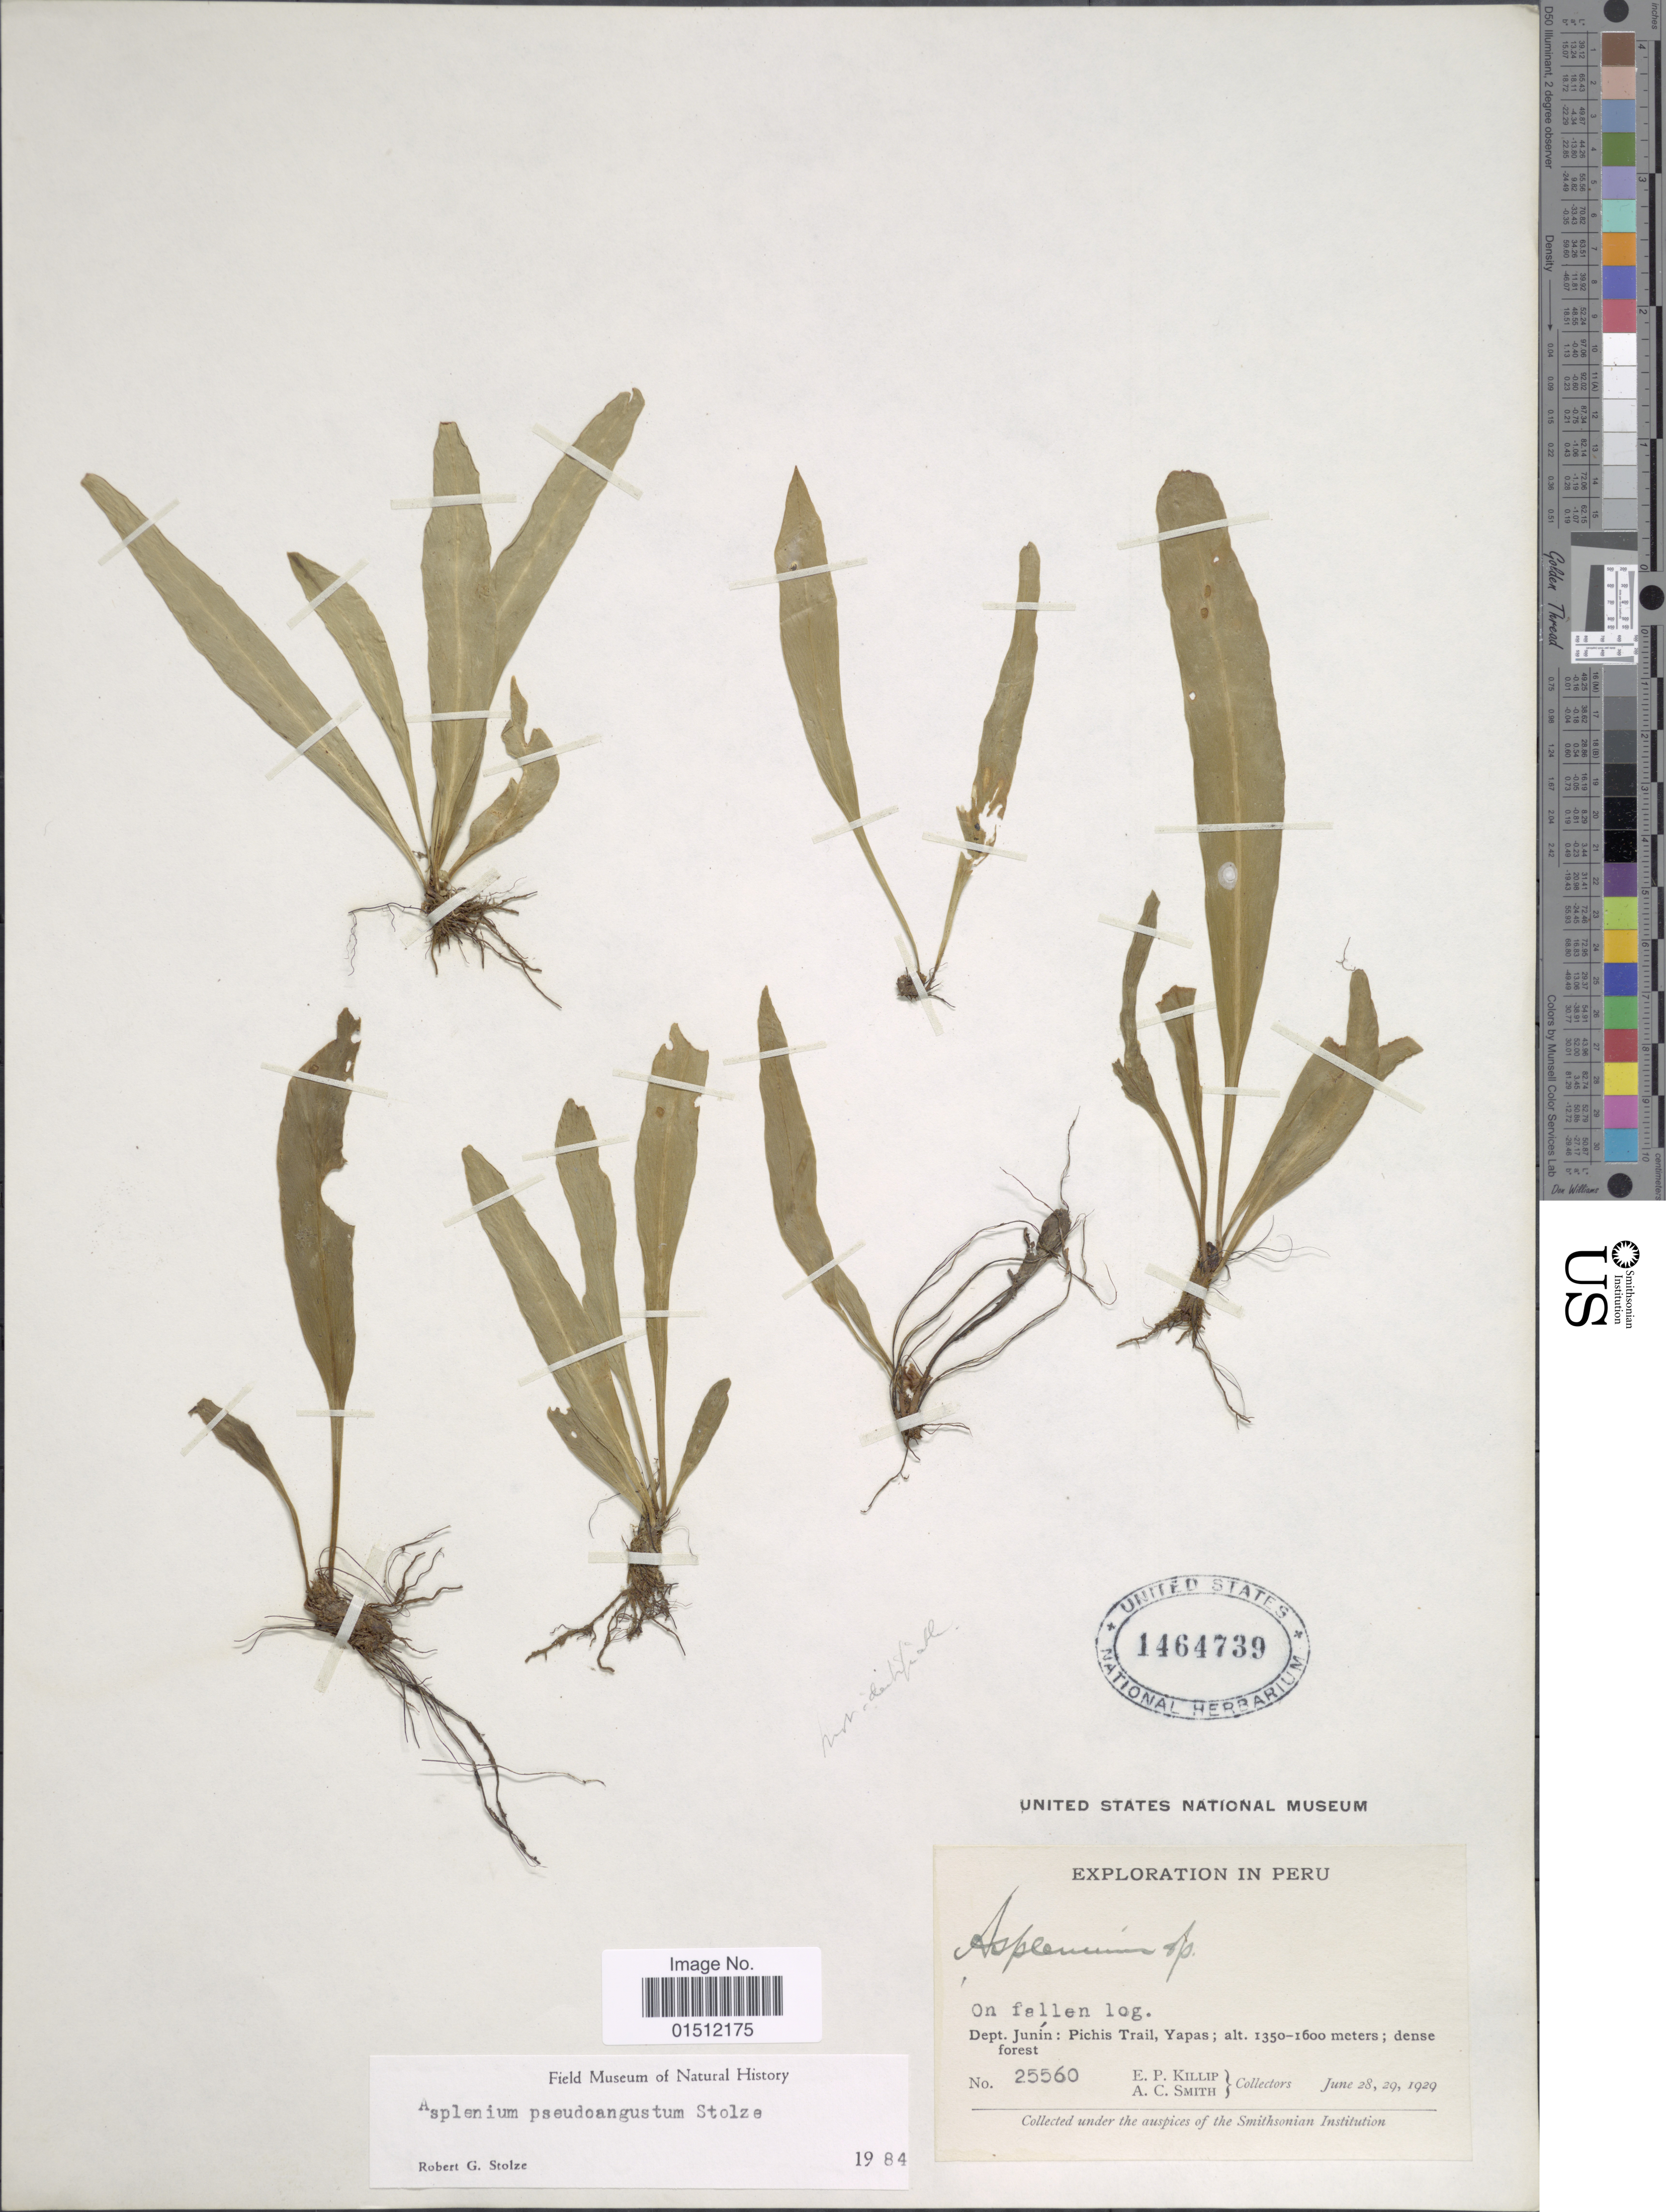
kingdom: Plantae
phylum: Tracheophyta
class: Polypodiopsida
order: Polypodiales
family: Aspleniaceae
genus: Asplenium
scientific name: Asplenium pseudoangustum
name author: Stolze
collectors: E. P. Killip & A. C. Smith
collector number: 25560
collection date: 1929-06-28/1929-06-29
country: Peru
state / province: Junín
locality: Pichis Trail, Yapas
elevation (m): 1350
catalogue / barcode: US 1464739